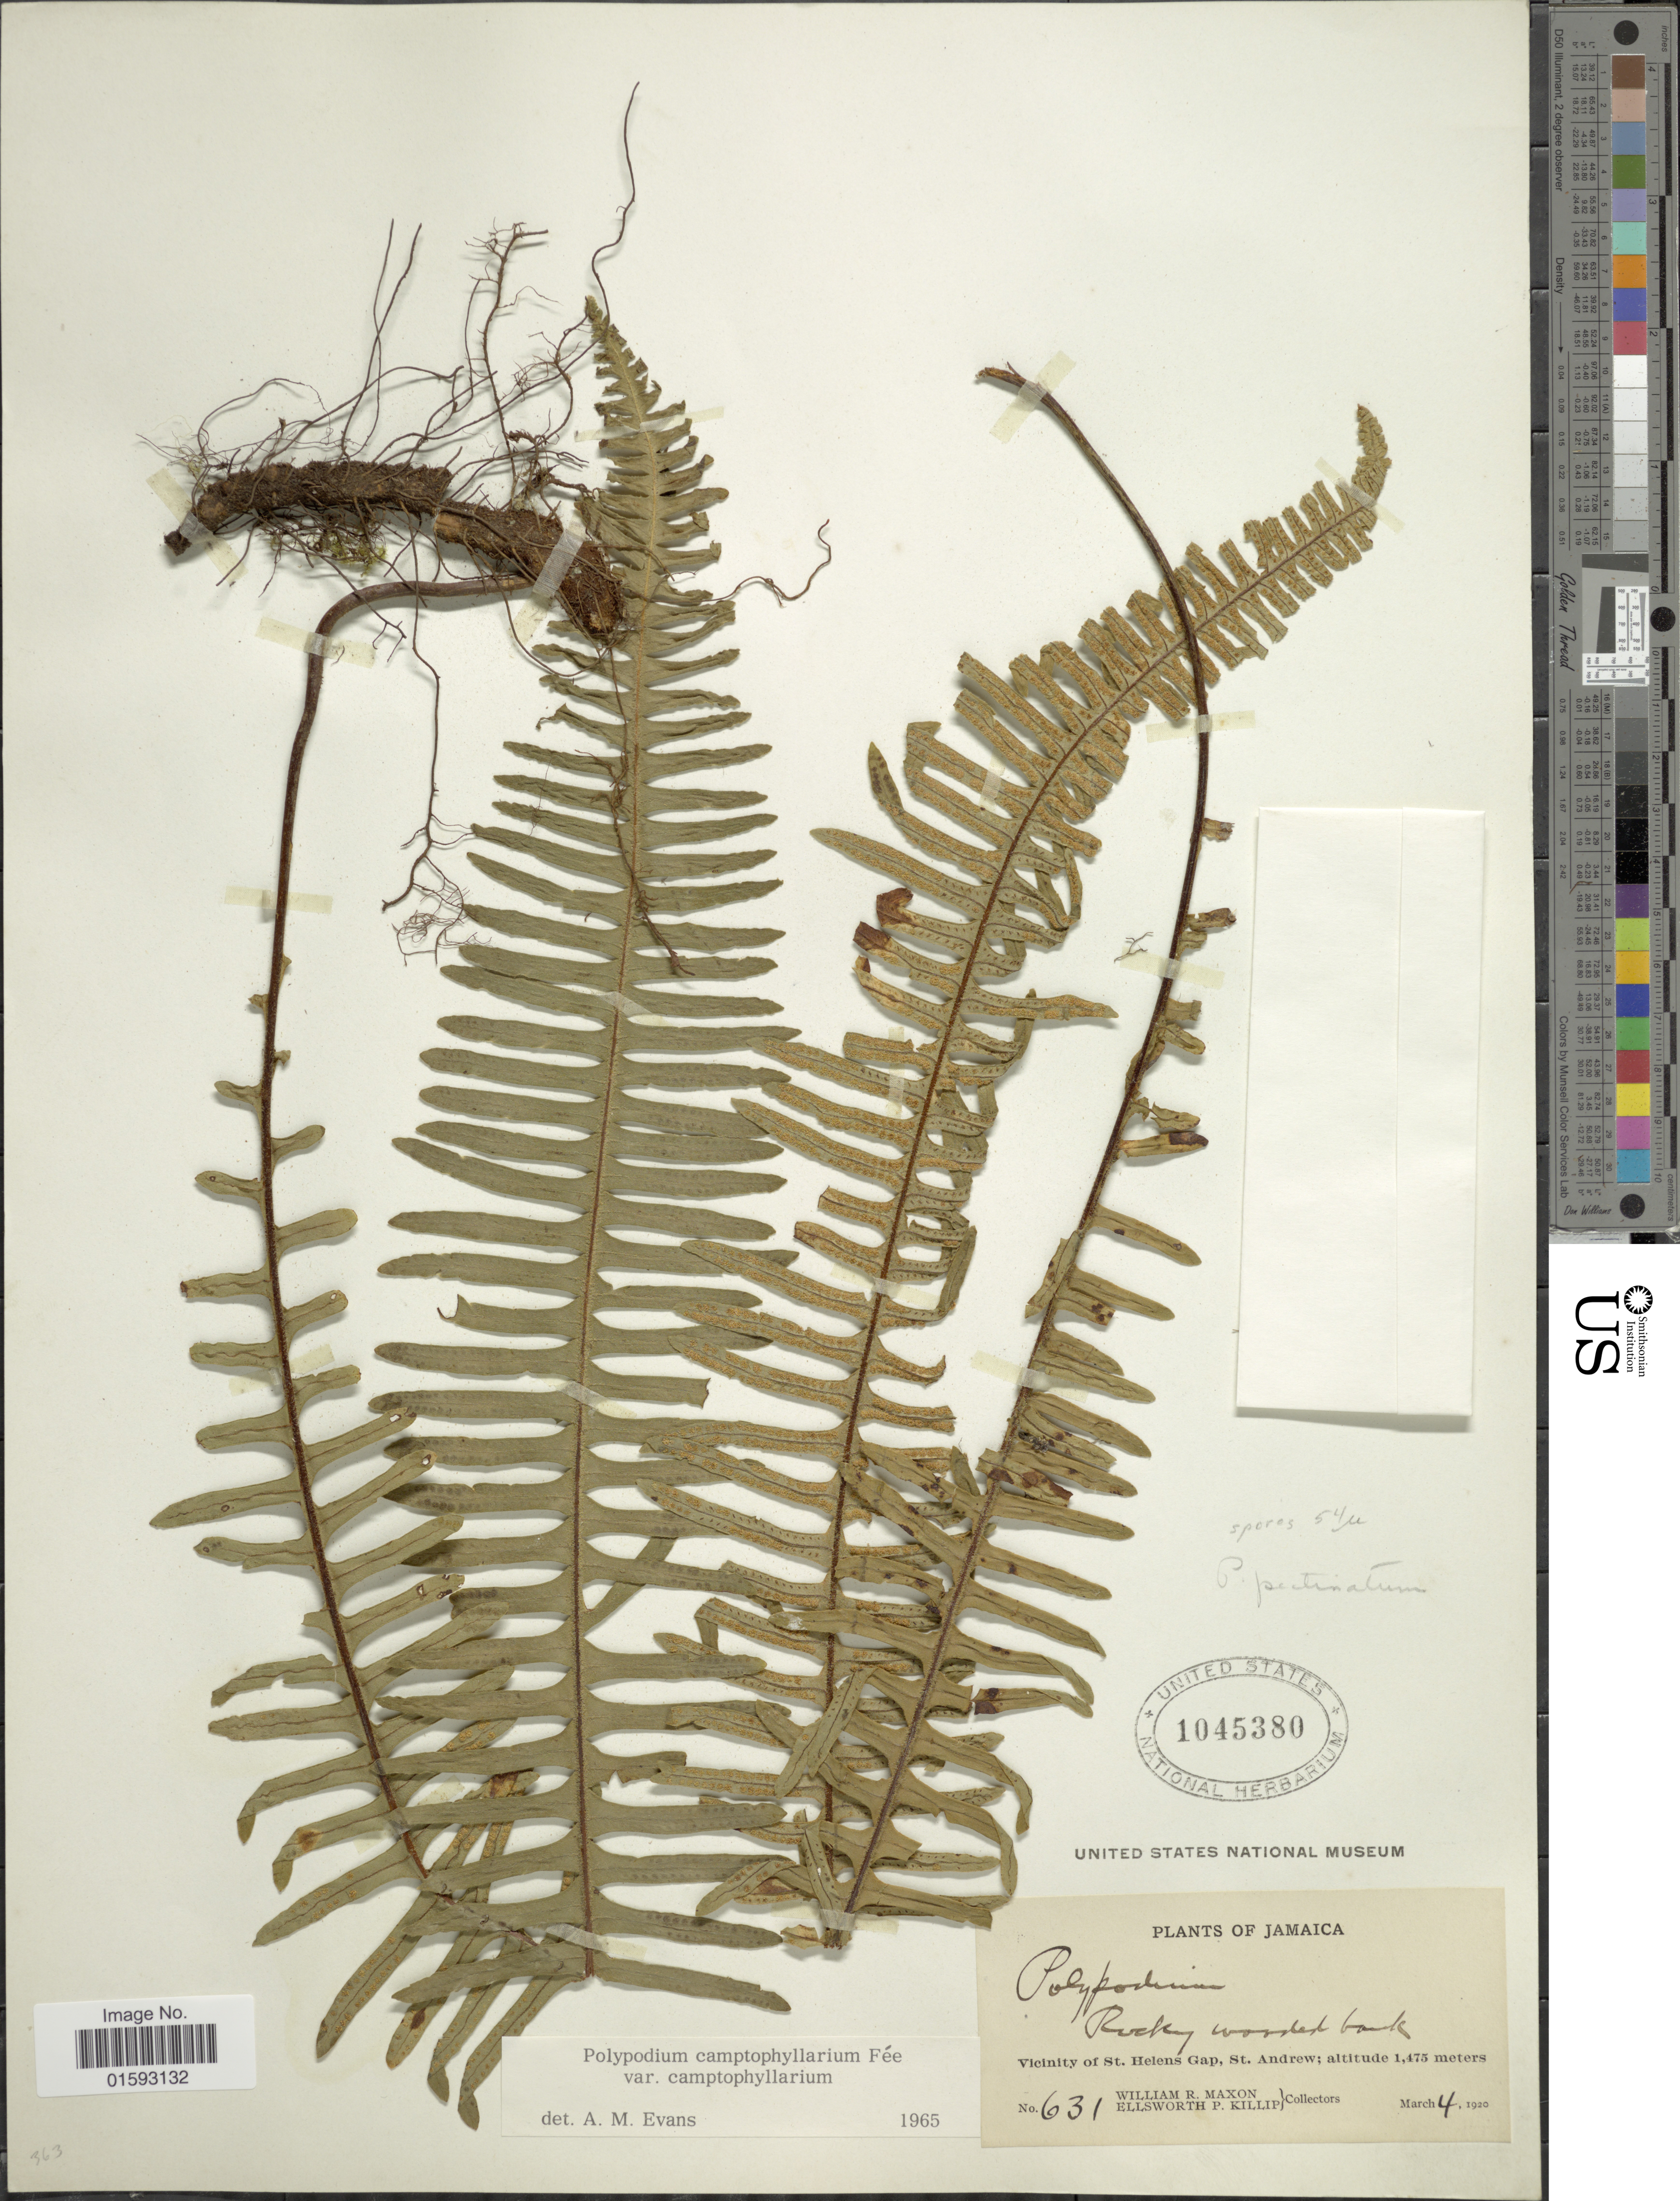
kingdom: Plantae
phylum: Tracheophyta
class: Polypodiopsida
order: Polypodiales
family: Polypodiaceae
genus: Pecluma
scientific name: Pecluma camptophyllaria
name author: (Fée) M.G. Price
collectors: W. R. Maxon & E. P. Killip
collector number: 631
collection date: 1920-03-04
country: Jamaica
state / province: Saint Andrew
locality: Vicinity of St. Helens Gap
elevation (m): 1475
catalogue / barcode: US 1045380